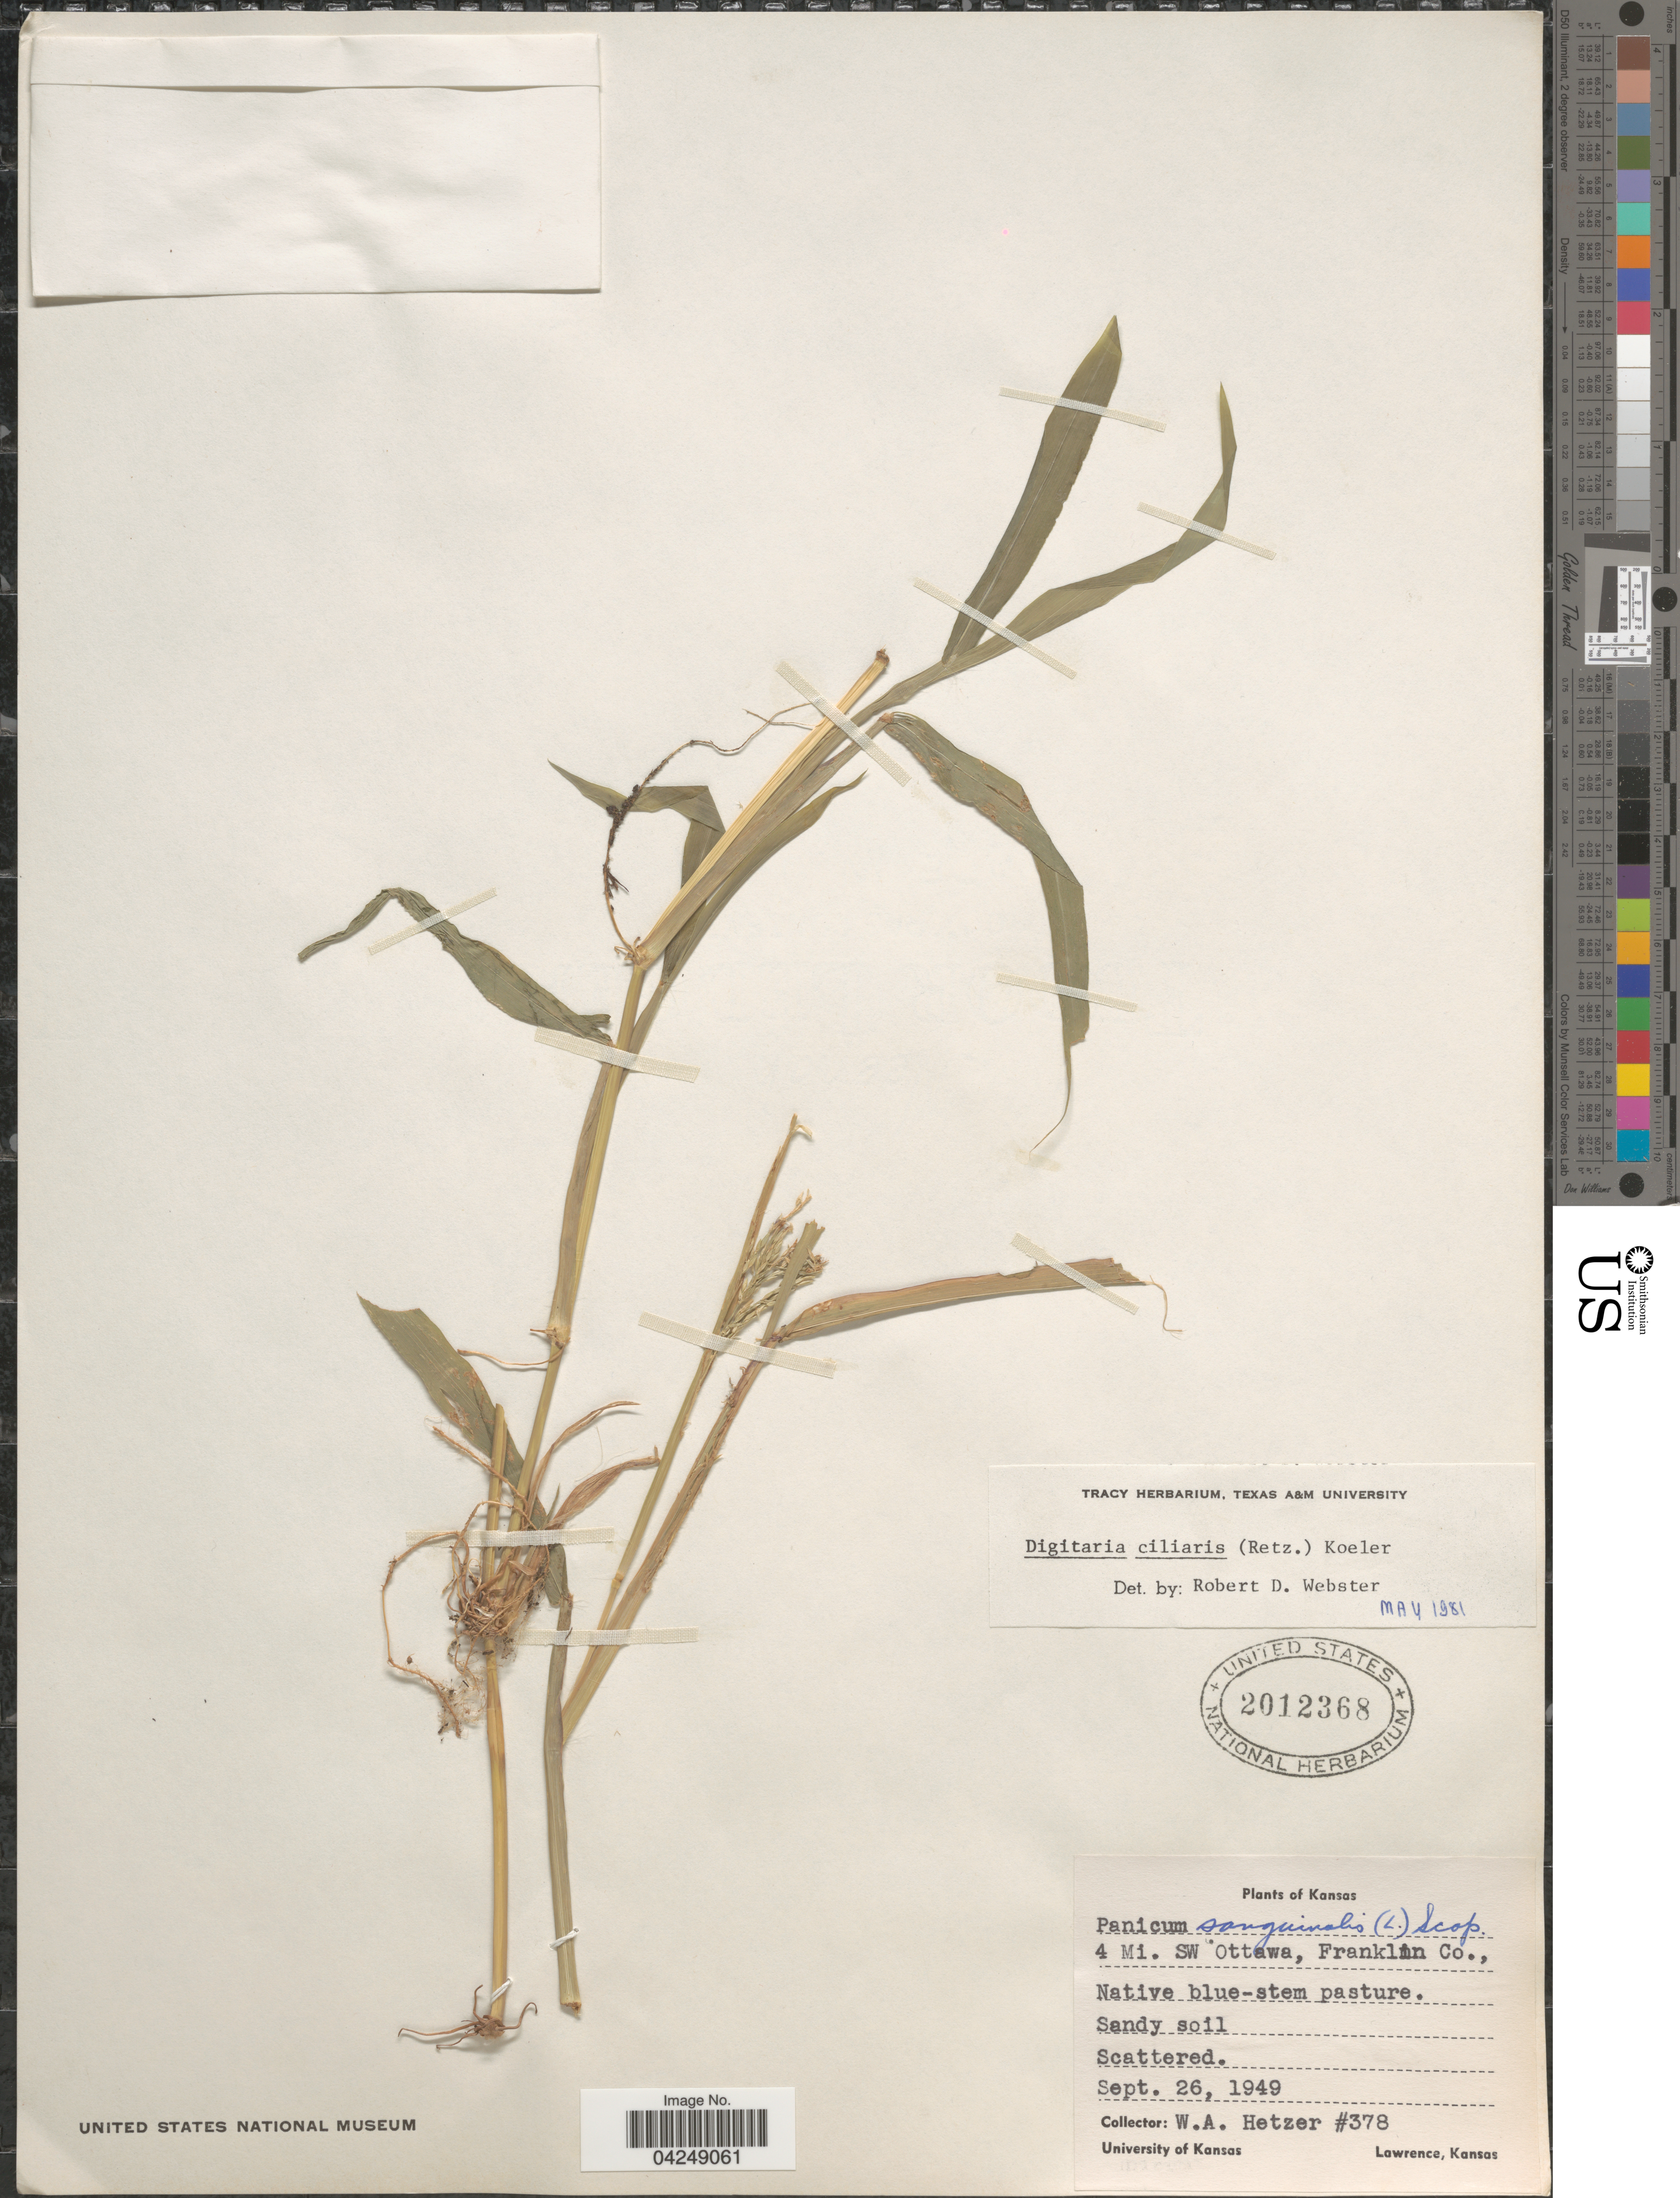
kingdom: Plantae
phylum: Tracheophyta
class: Liliopsida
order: Poales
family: Poaceae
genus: Digitaria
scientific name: Digitaria ciliaris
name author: (Retz.) Koeler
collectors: W. Hetzer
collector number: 378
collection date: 1949-09-26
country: United States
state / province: Kansas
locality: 4 Mi. SW Ottawa, Franklin Co.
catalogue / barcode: US 2012368